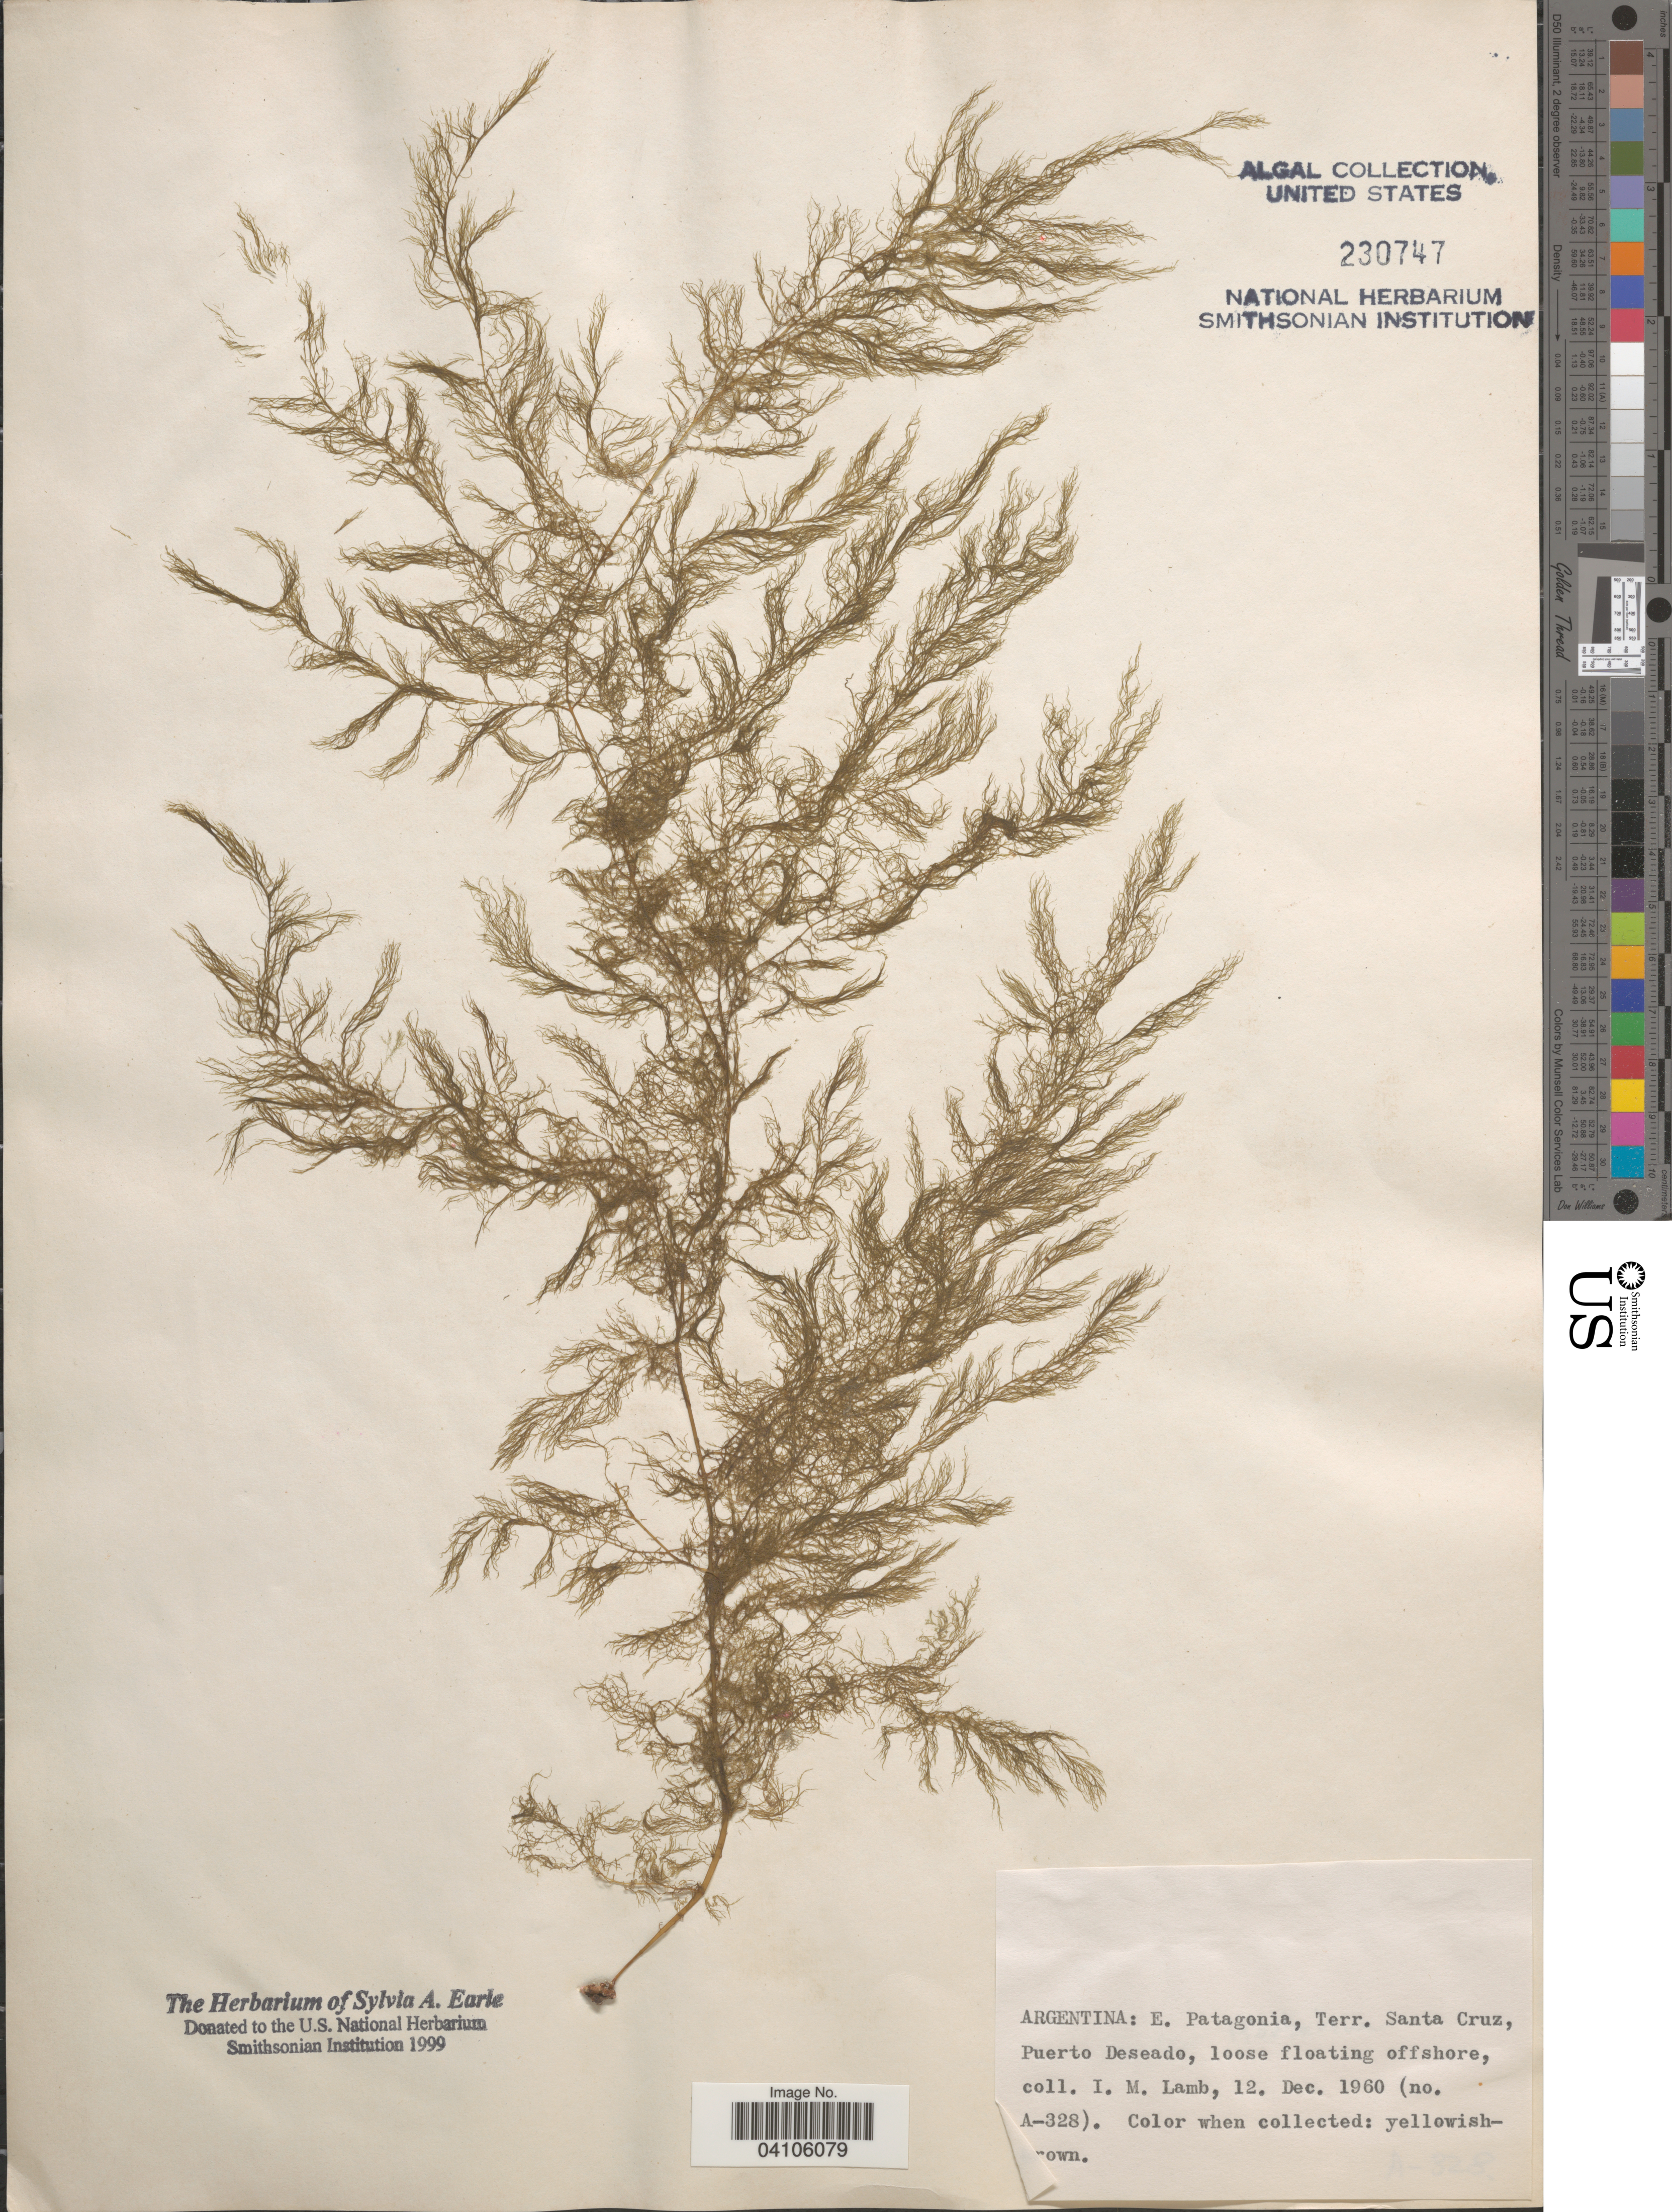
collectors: I. M. Lamb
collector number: A-328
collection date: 1960-12-12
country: Argentina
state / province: Santa Cruz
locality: E. Patagonia, Terr. Santa Cruz, Puerto Deseado.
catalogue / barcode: US 230747